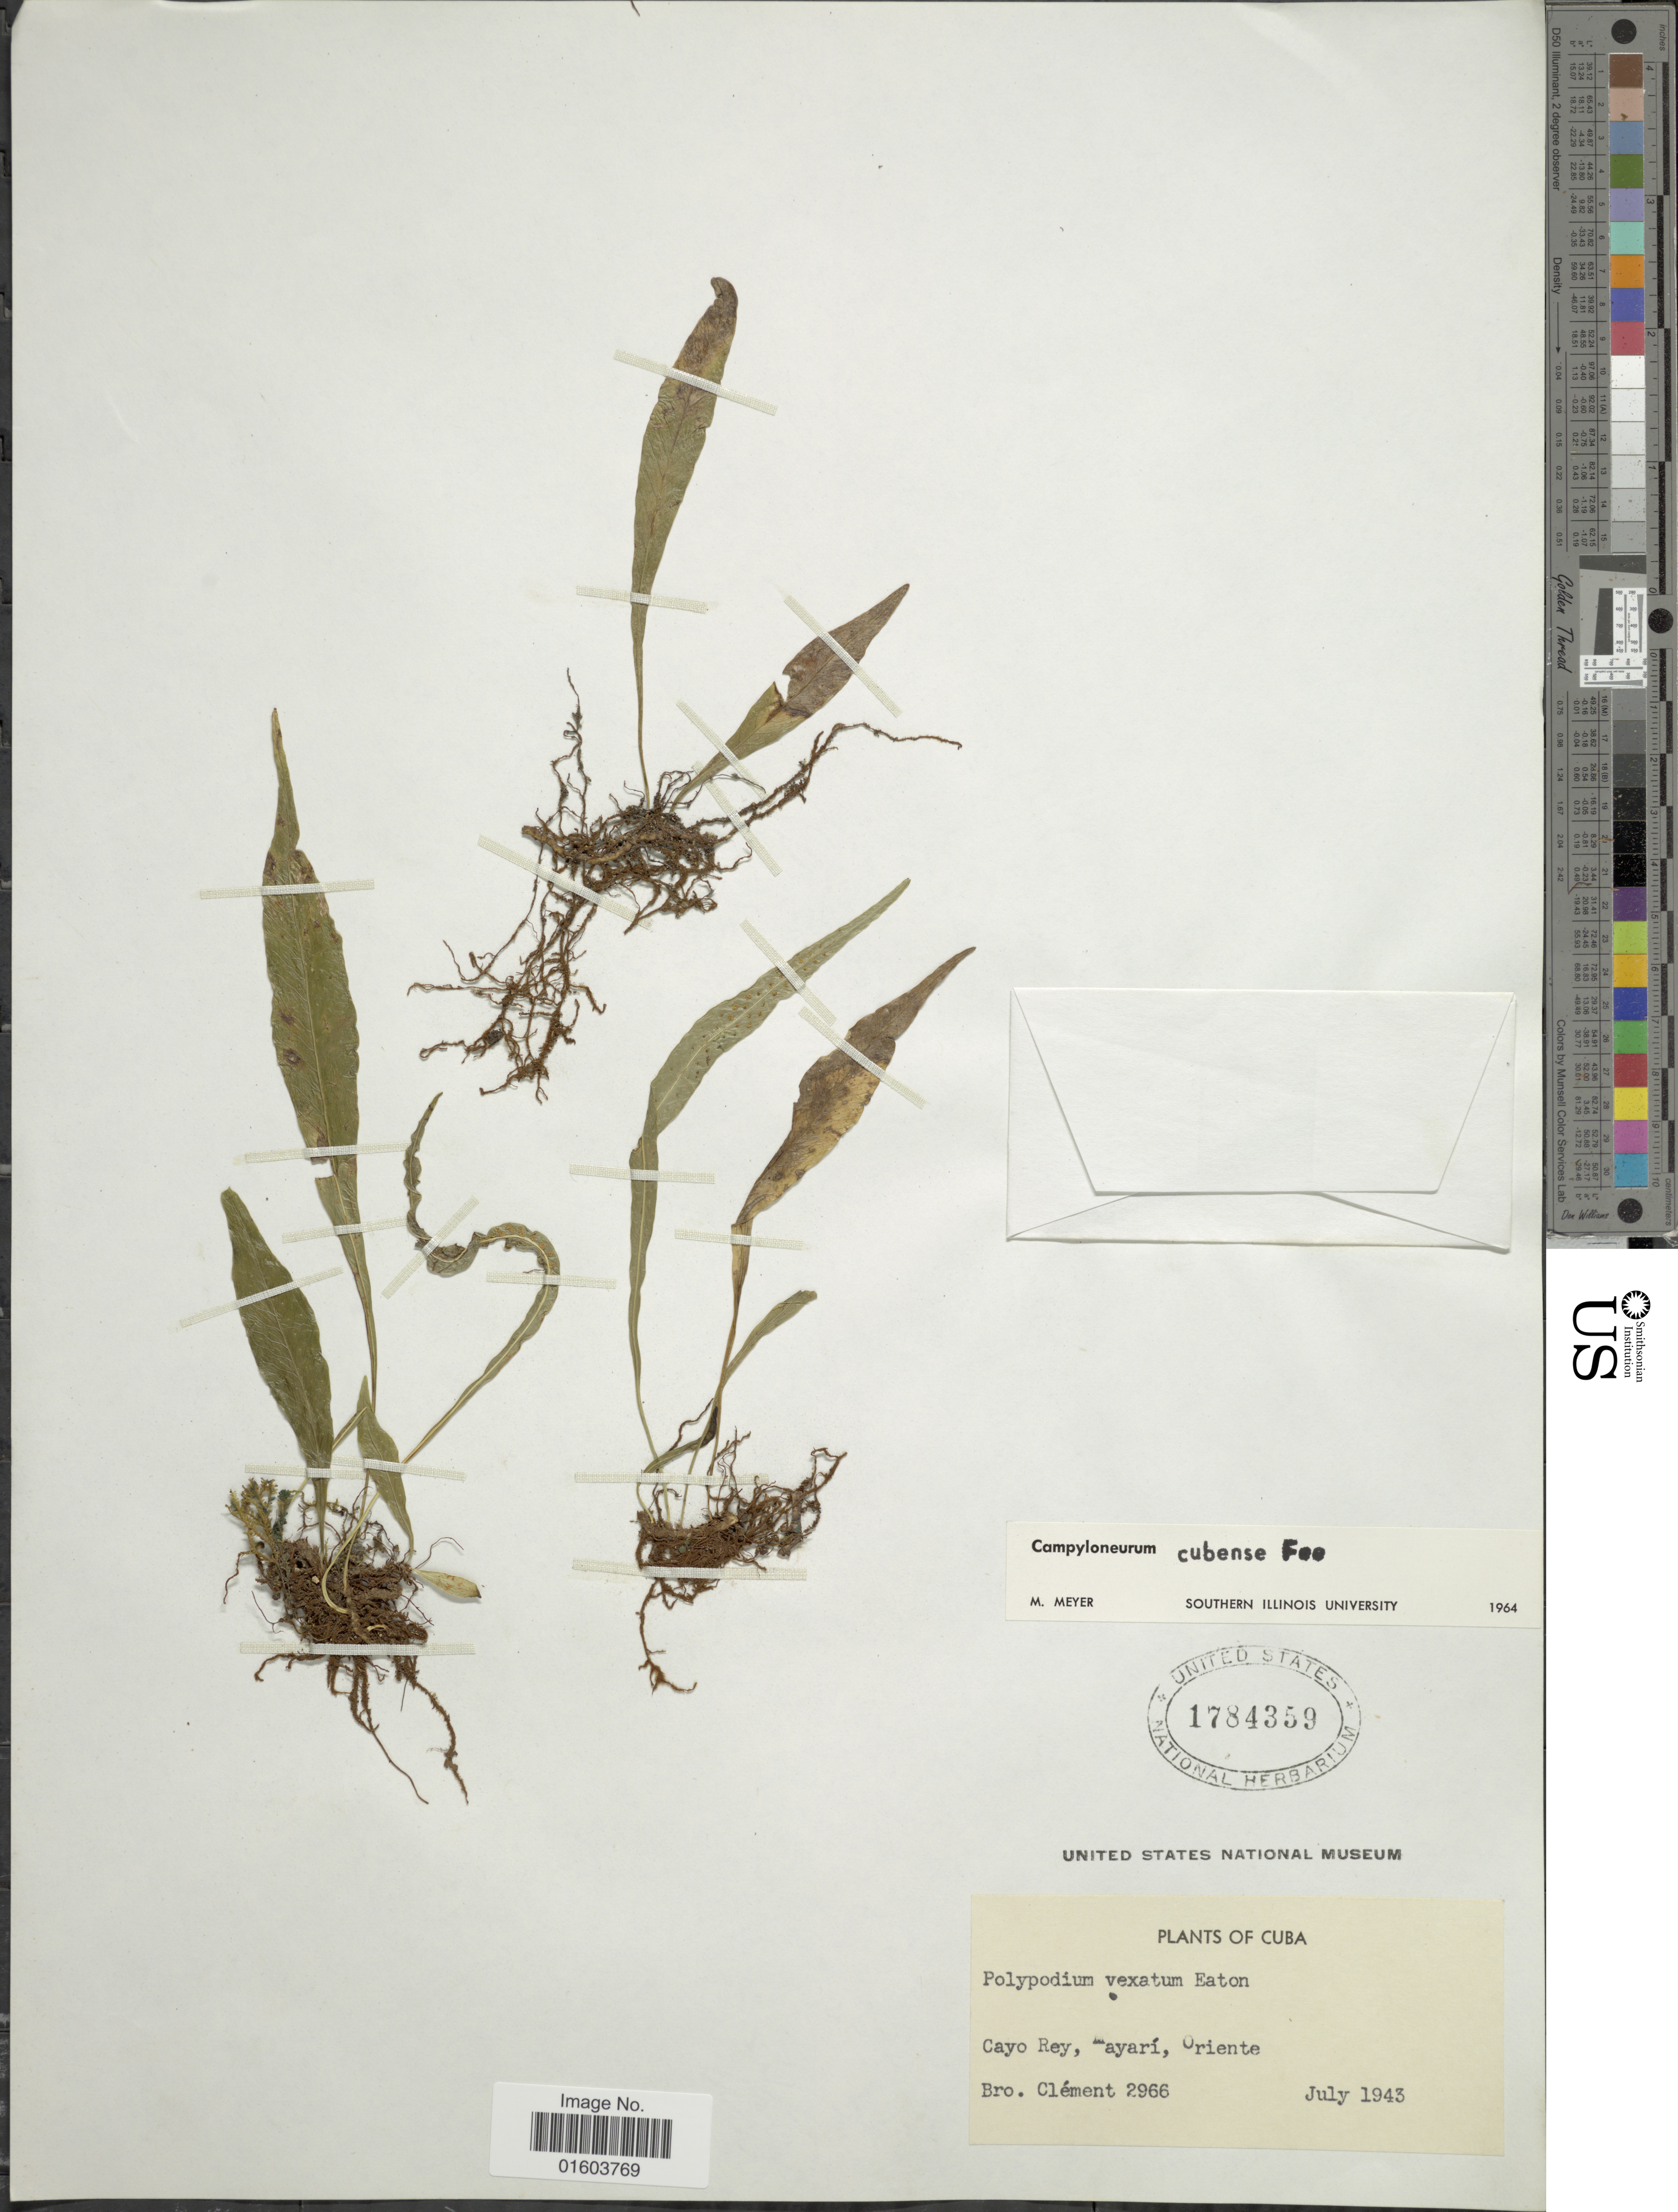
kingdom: Plantae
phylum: Tracheophyta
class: Polypodiopsida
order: Polypodiales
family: Polypodiaceae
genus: Campyloneurum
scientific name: Campyloneurum vexatum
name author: Ching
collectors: B. Clement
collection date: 1943-07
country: Cuba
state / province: Oriente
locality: Cuba, Cayo Rey, Mayari, Oriente.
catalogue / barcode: US 1784359